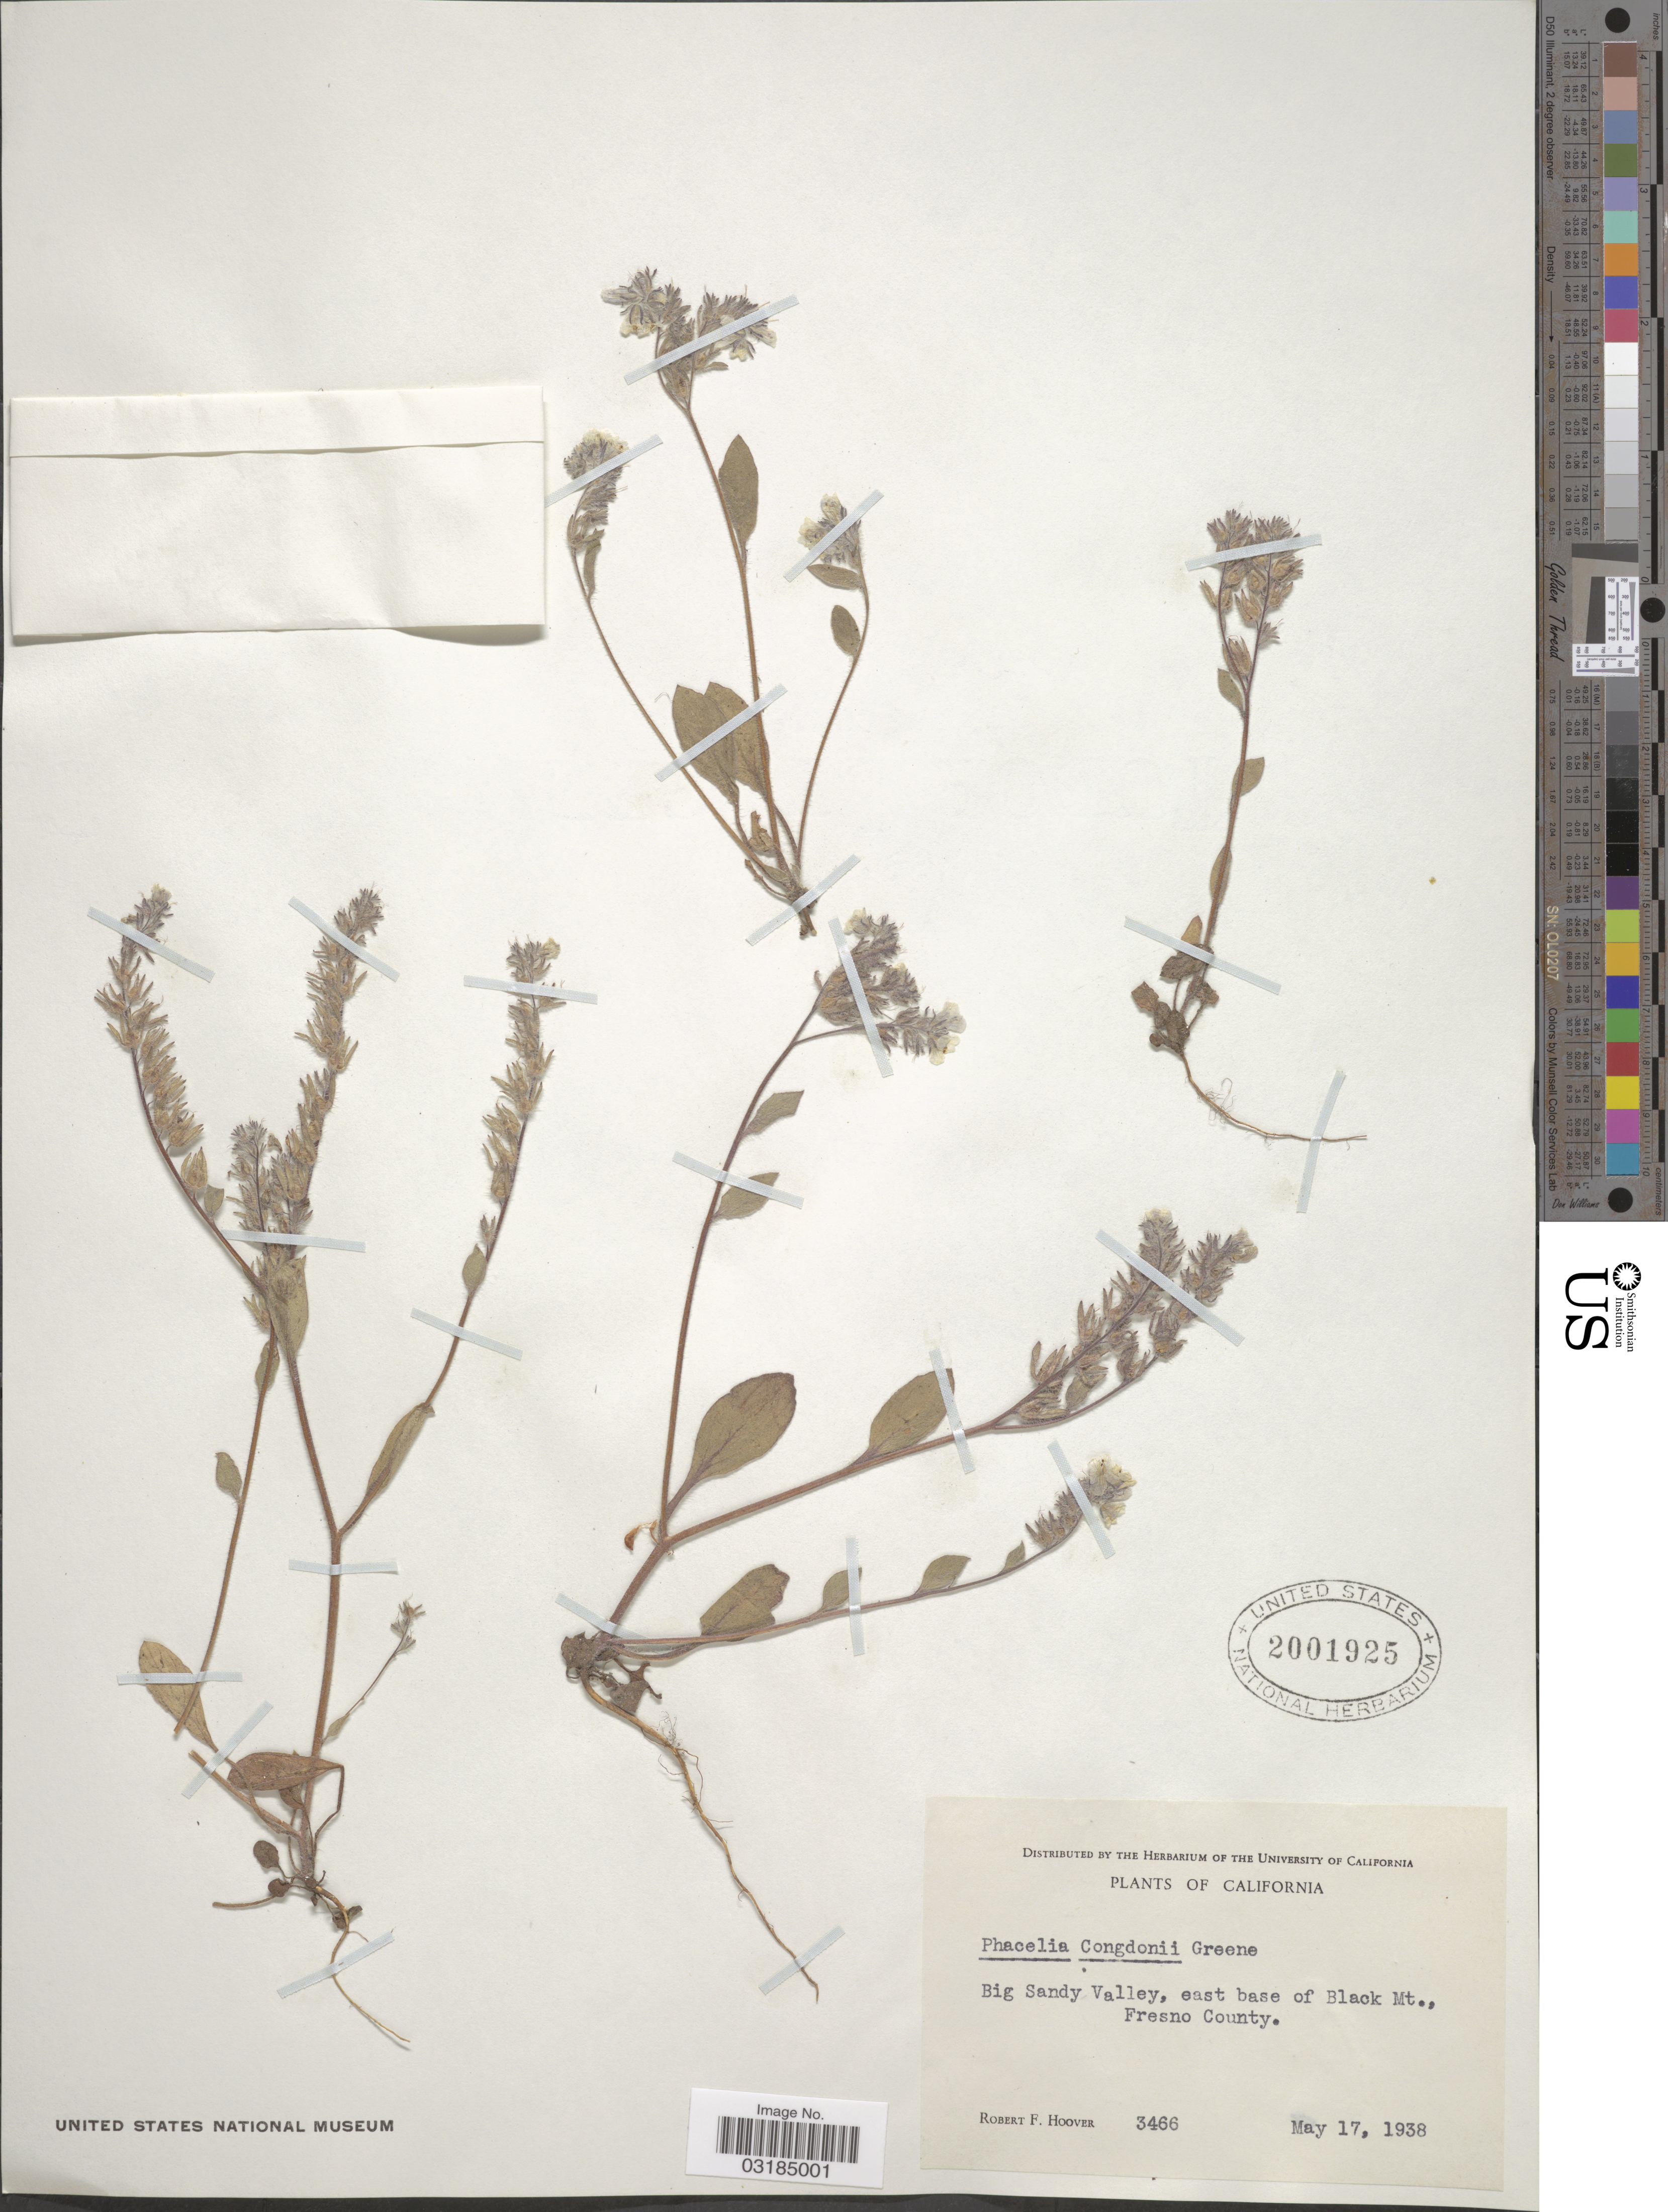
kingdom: Plantae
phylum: Tracheophyta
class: Magnoliopsida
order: Boraginales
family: Hydrophyllaceae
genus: Phacelia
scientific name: Phacelia congdonii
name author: S.W. Greene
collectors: R. F. Hoover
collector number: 3466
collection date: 1938-05-17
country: United States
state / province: California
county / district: Fresno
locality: Big Sandy Valley, east base of Black Mt., Fresno County.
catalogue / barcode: US 2001925